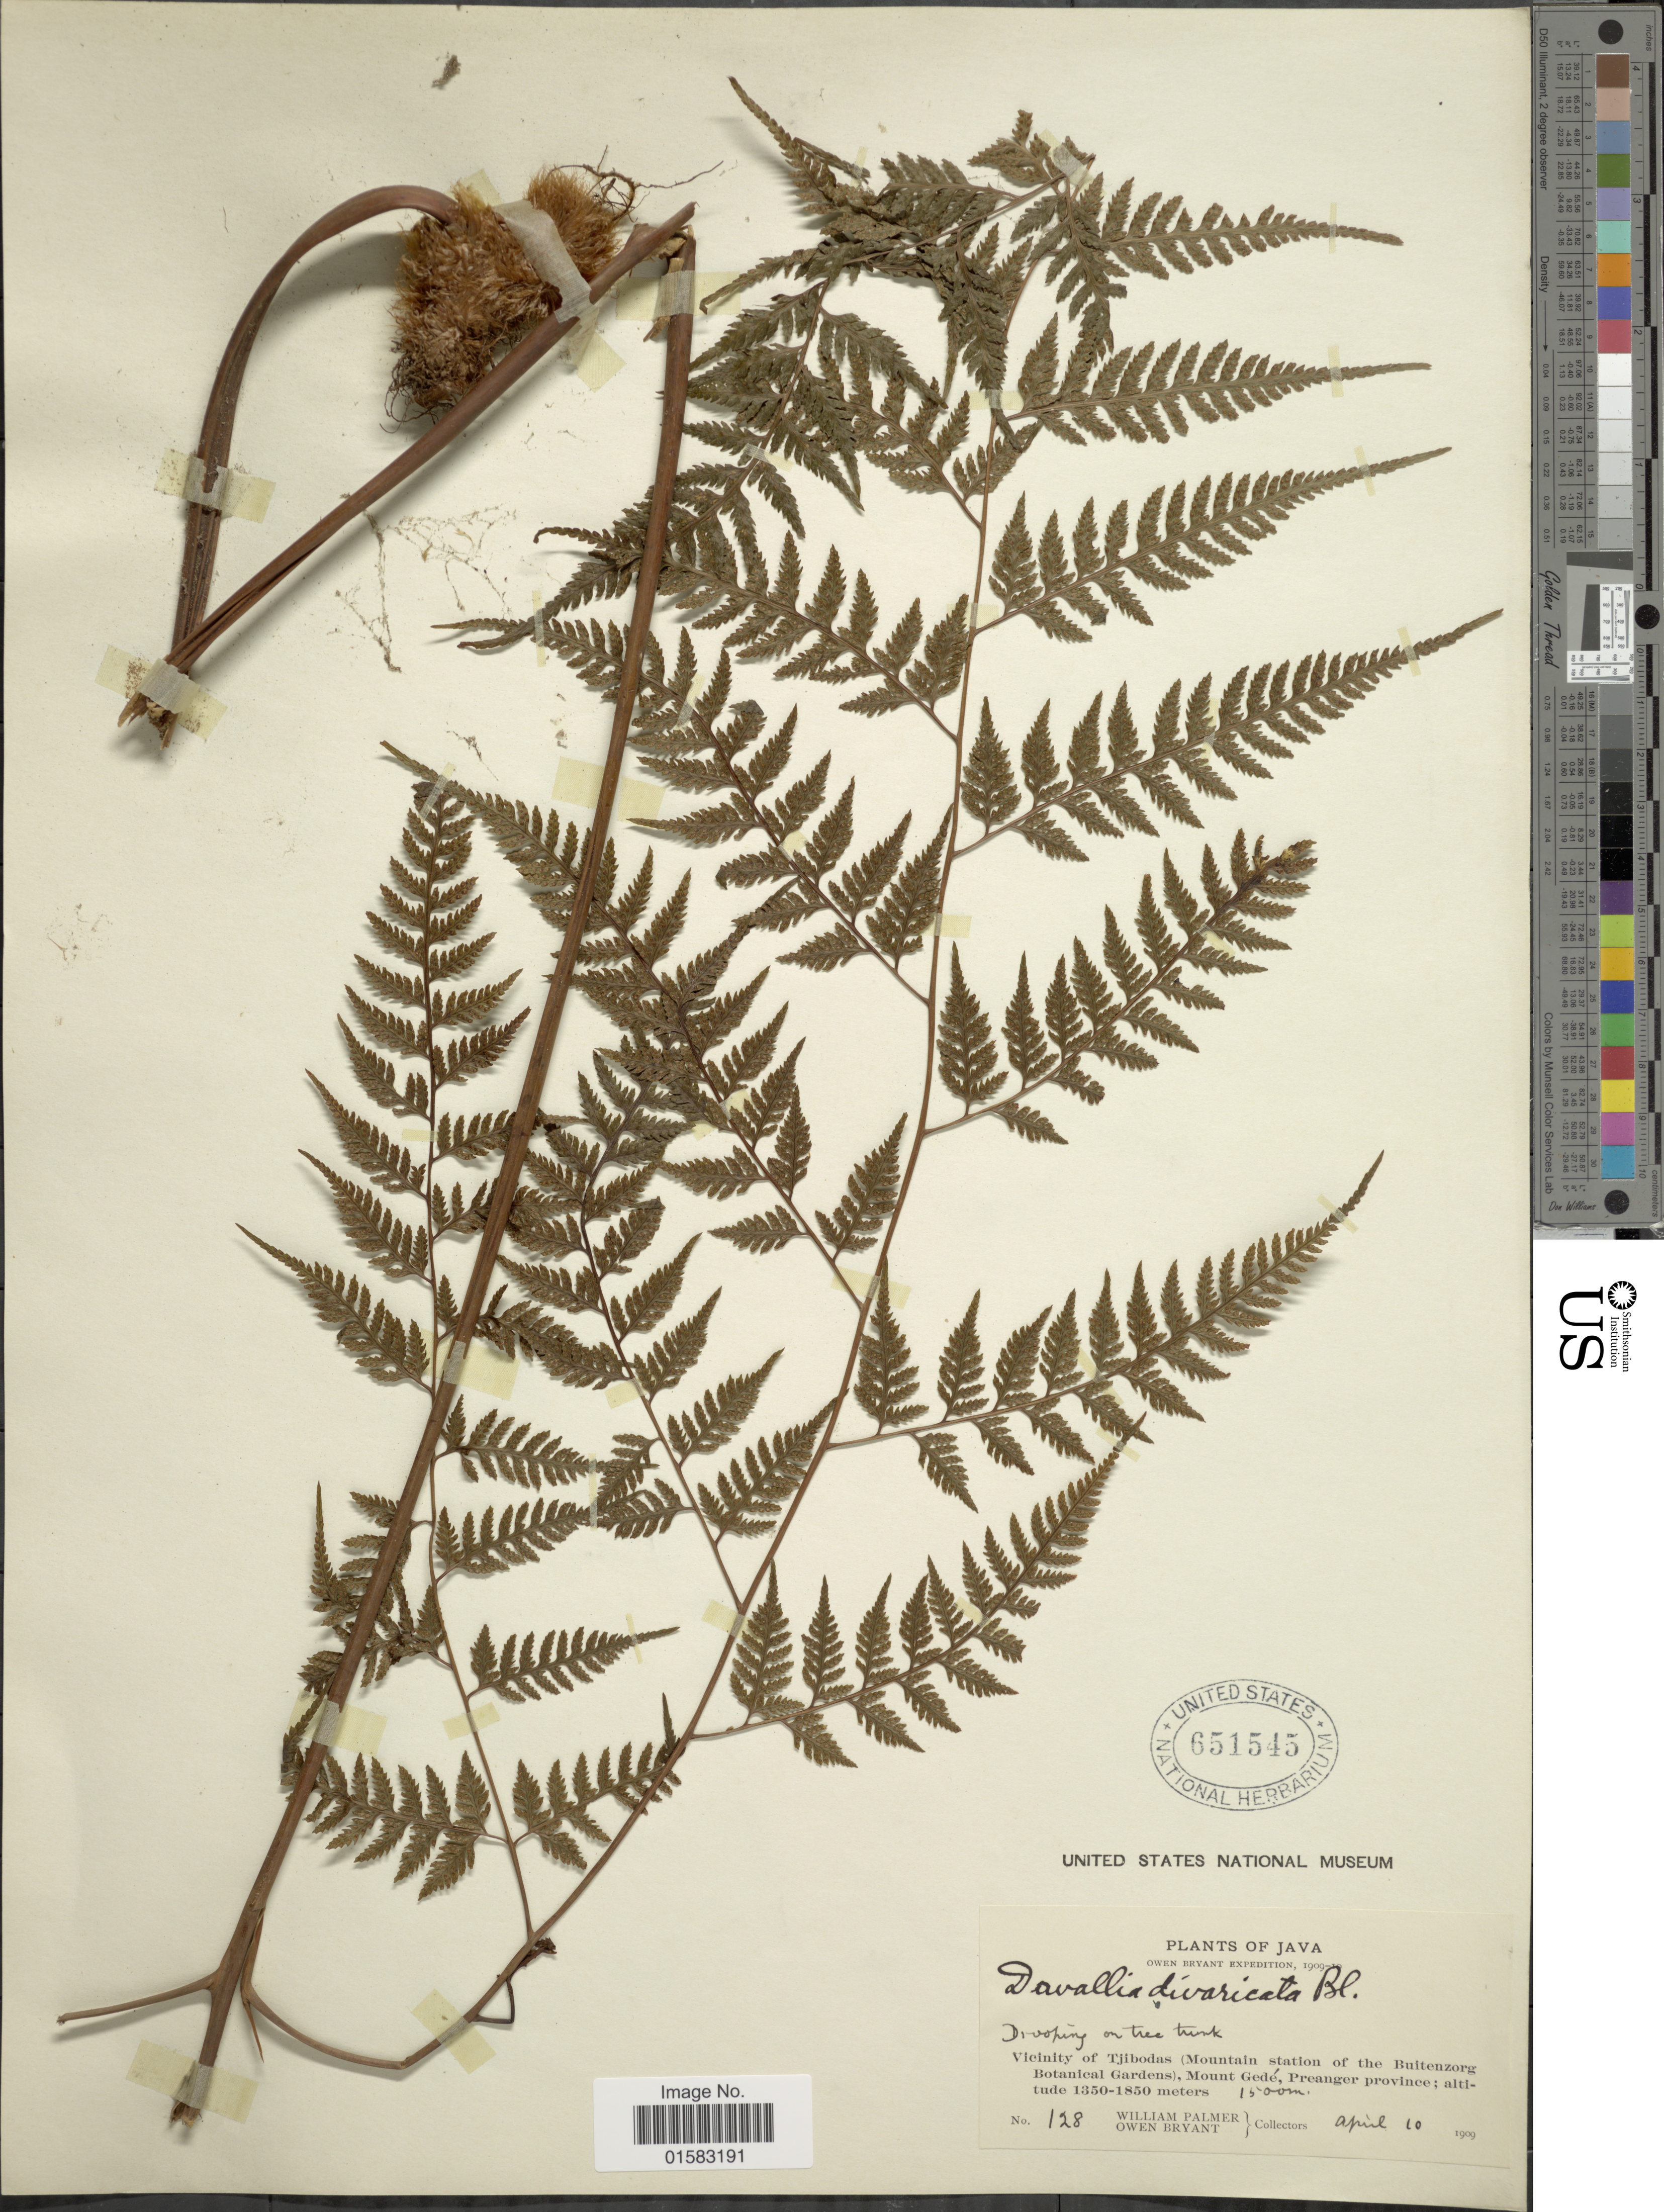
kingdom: Plantae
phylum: Tracheophyta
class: Polypodiopsida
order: Polypodiales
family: Davalliaceae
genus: Davallia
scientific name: Davallia divaricata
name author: Blume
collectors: W. Palmer & O. Bryant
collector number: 128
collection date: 1909-04-10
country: Indonesia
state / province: Java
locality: Vicinity of Tjibodas (Mountain Station of the Buitenzorg Botanical Gardens), Mount Gede, Preanger Province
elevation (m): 1500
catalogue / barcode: US 651545